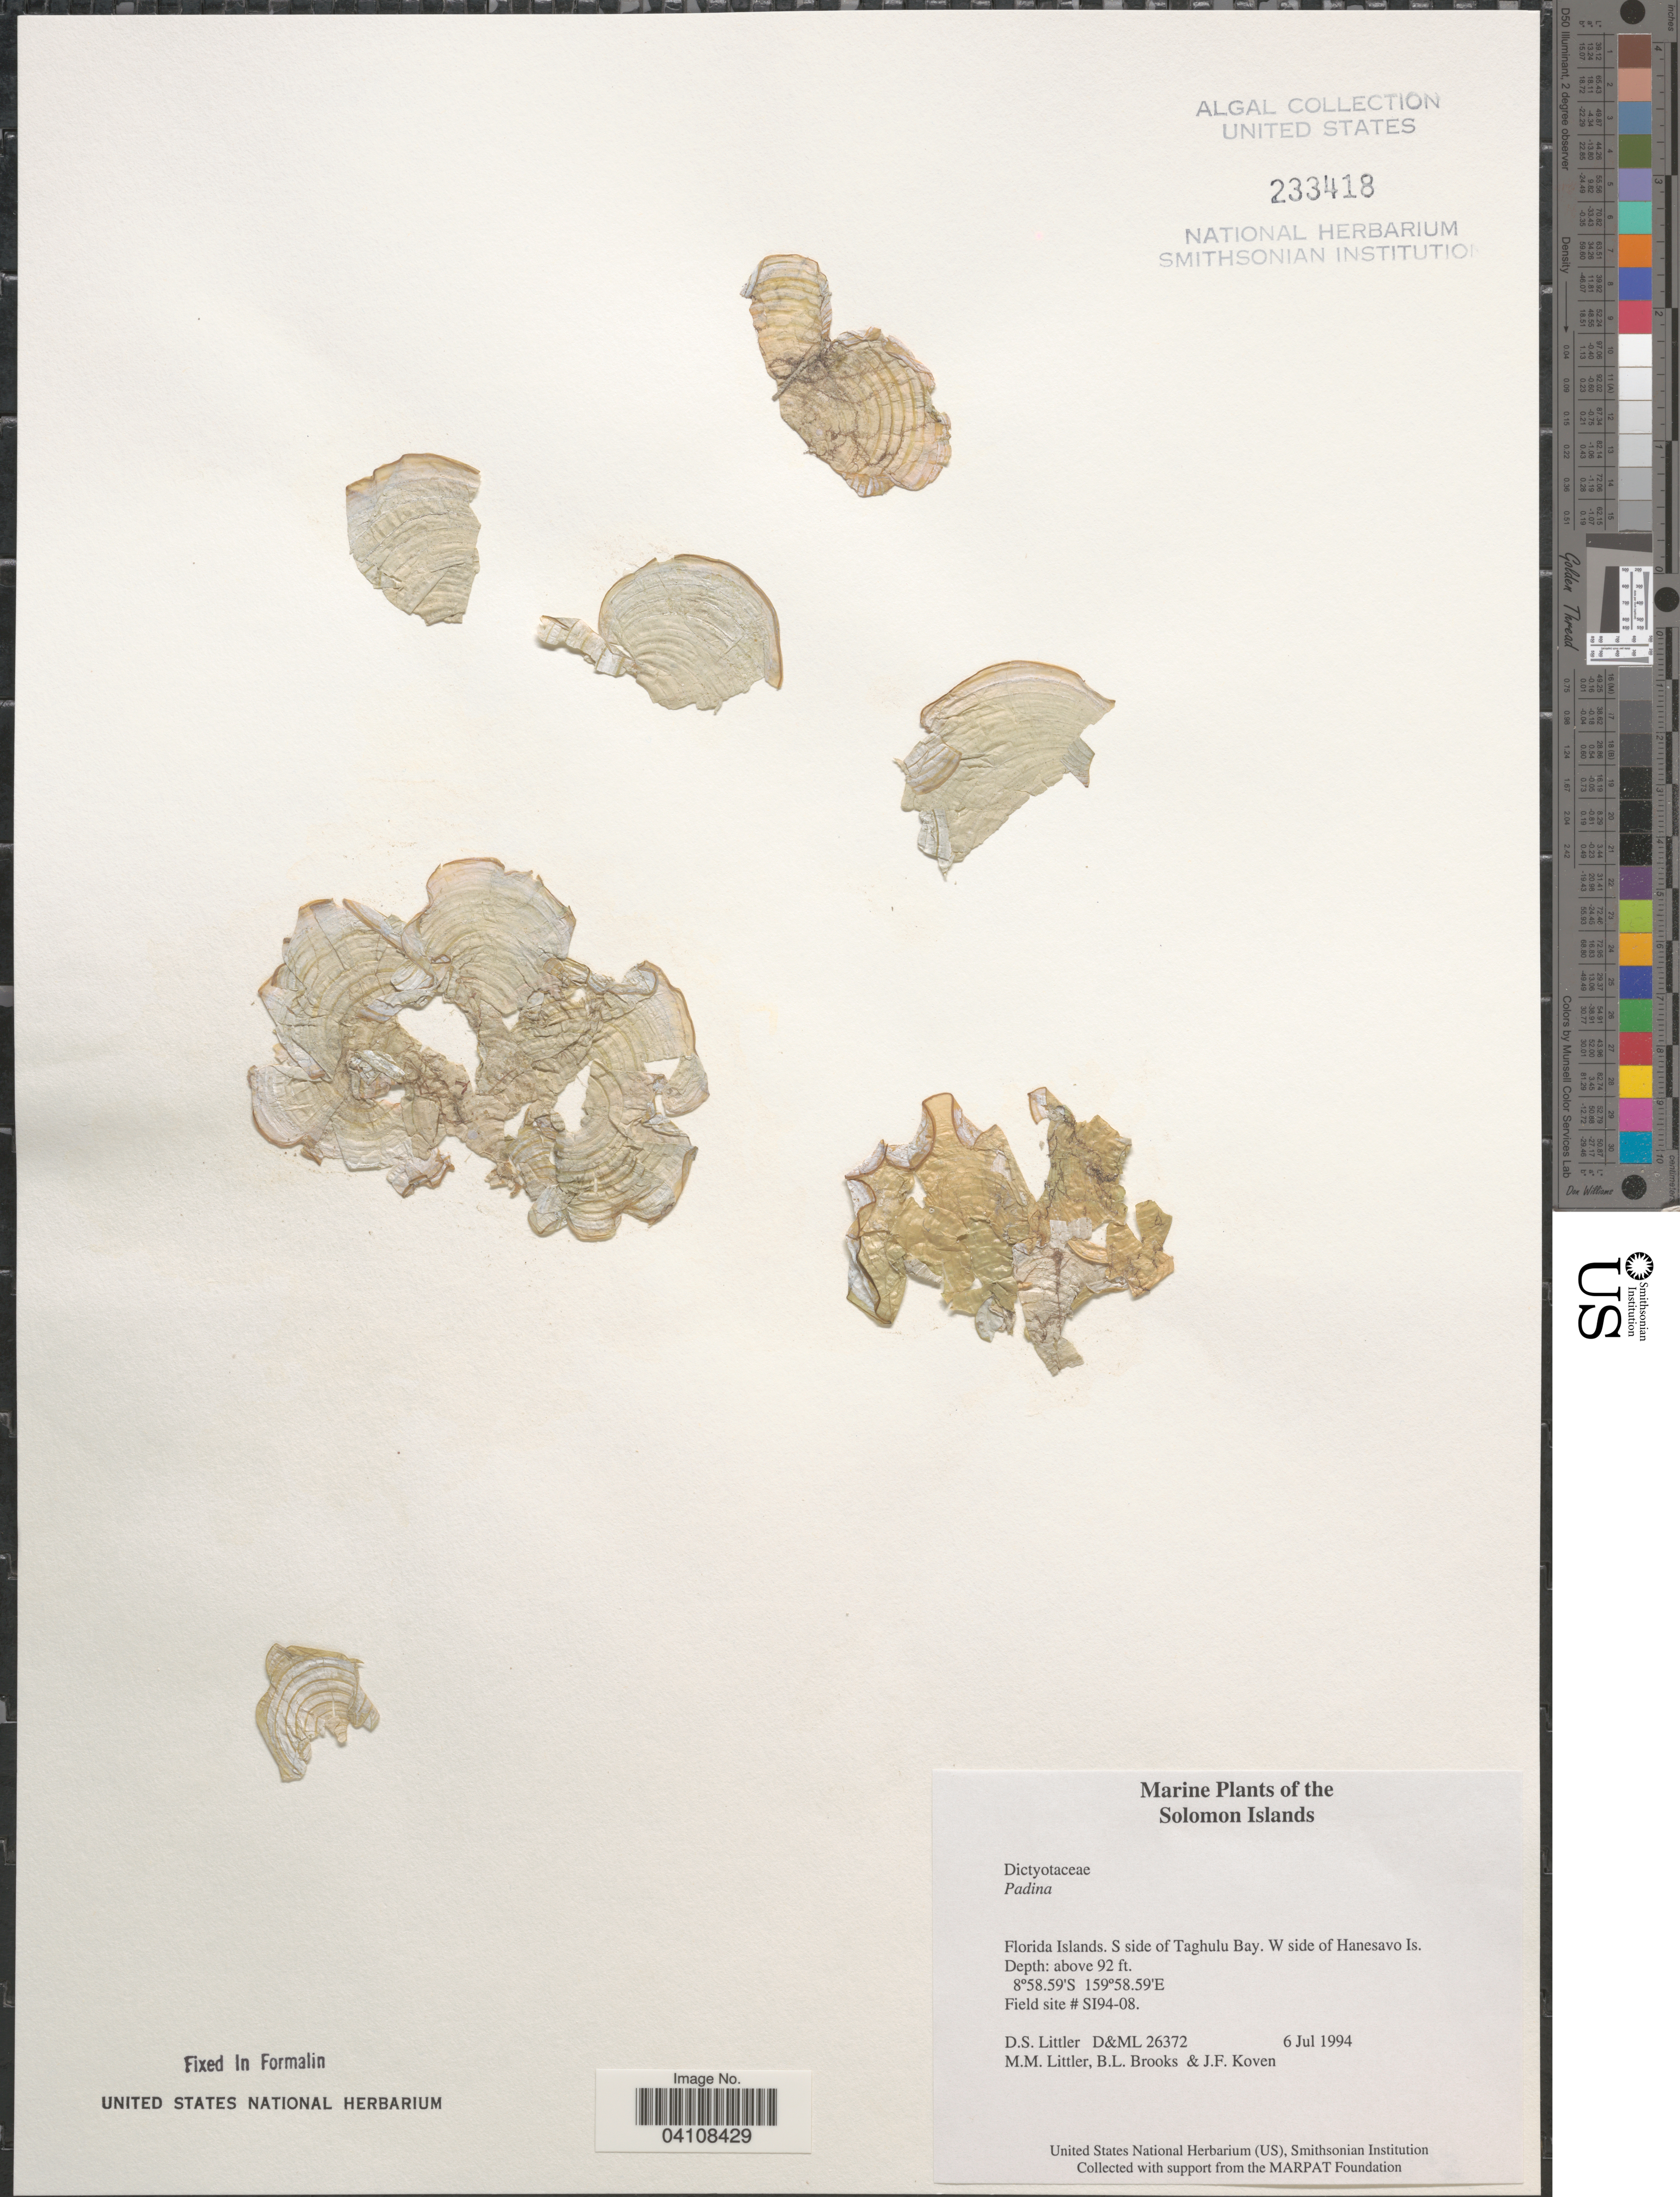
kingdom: Chromista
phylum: Ochrophyta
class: Phaeophyceae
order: Dictyotales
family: Dictyotaceae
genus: Padina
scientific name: Padina sp.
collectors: D. S. Littler, B. Brooks & J. Koven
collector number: D&ML26372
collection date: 1994-07-06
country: Solomon Islands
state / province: Solomon Islands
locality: Florida Islands. S side of Taghulu Bay. W side of Hanesavo Is. Field site # SI94-08.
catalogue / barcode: US 233418